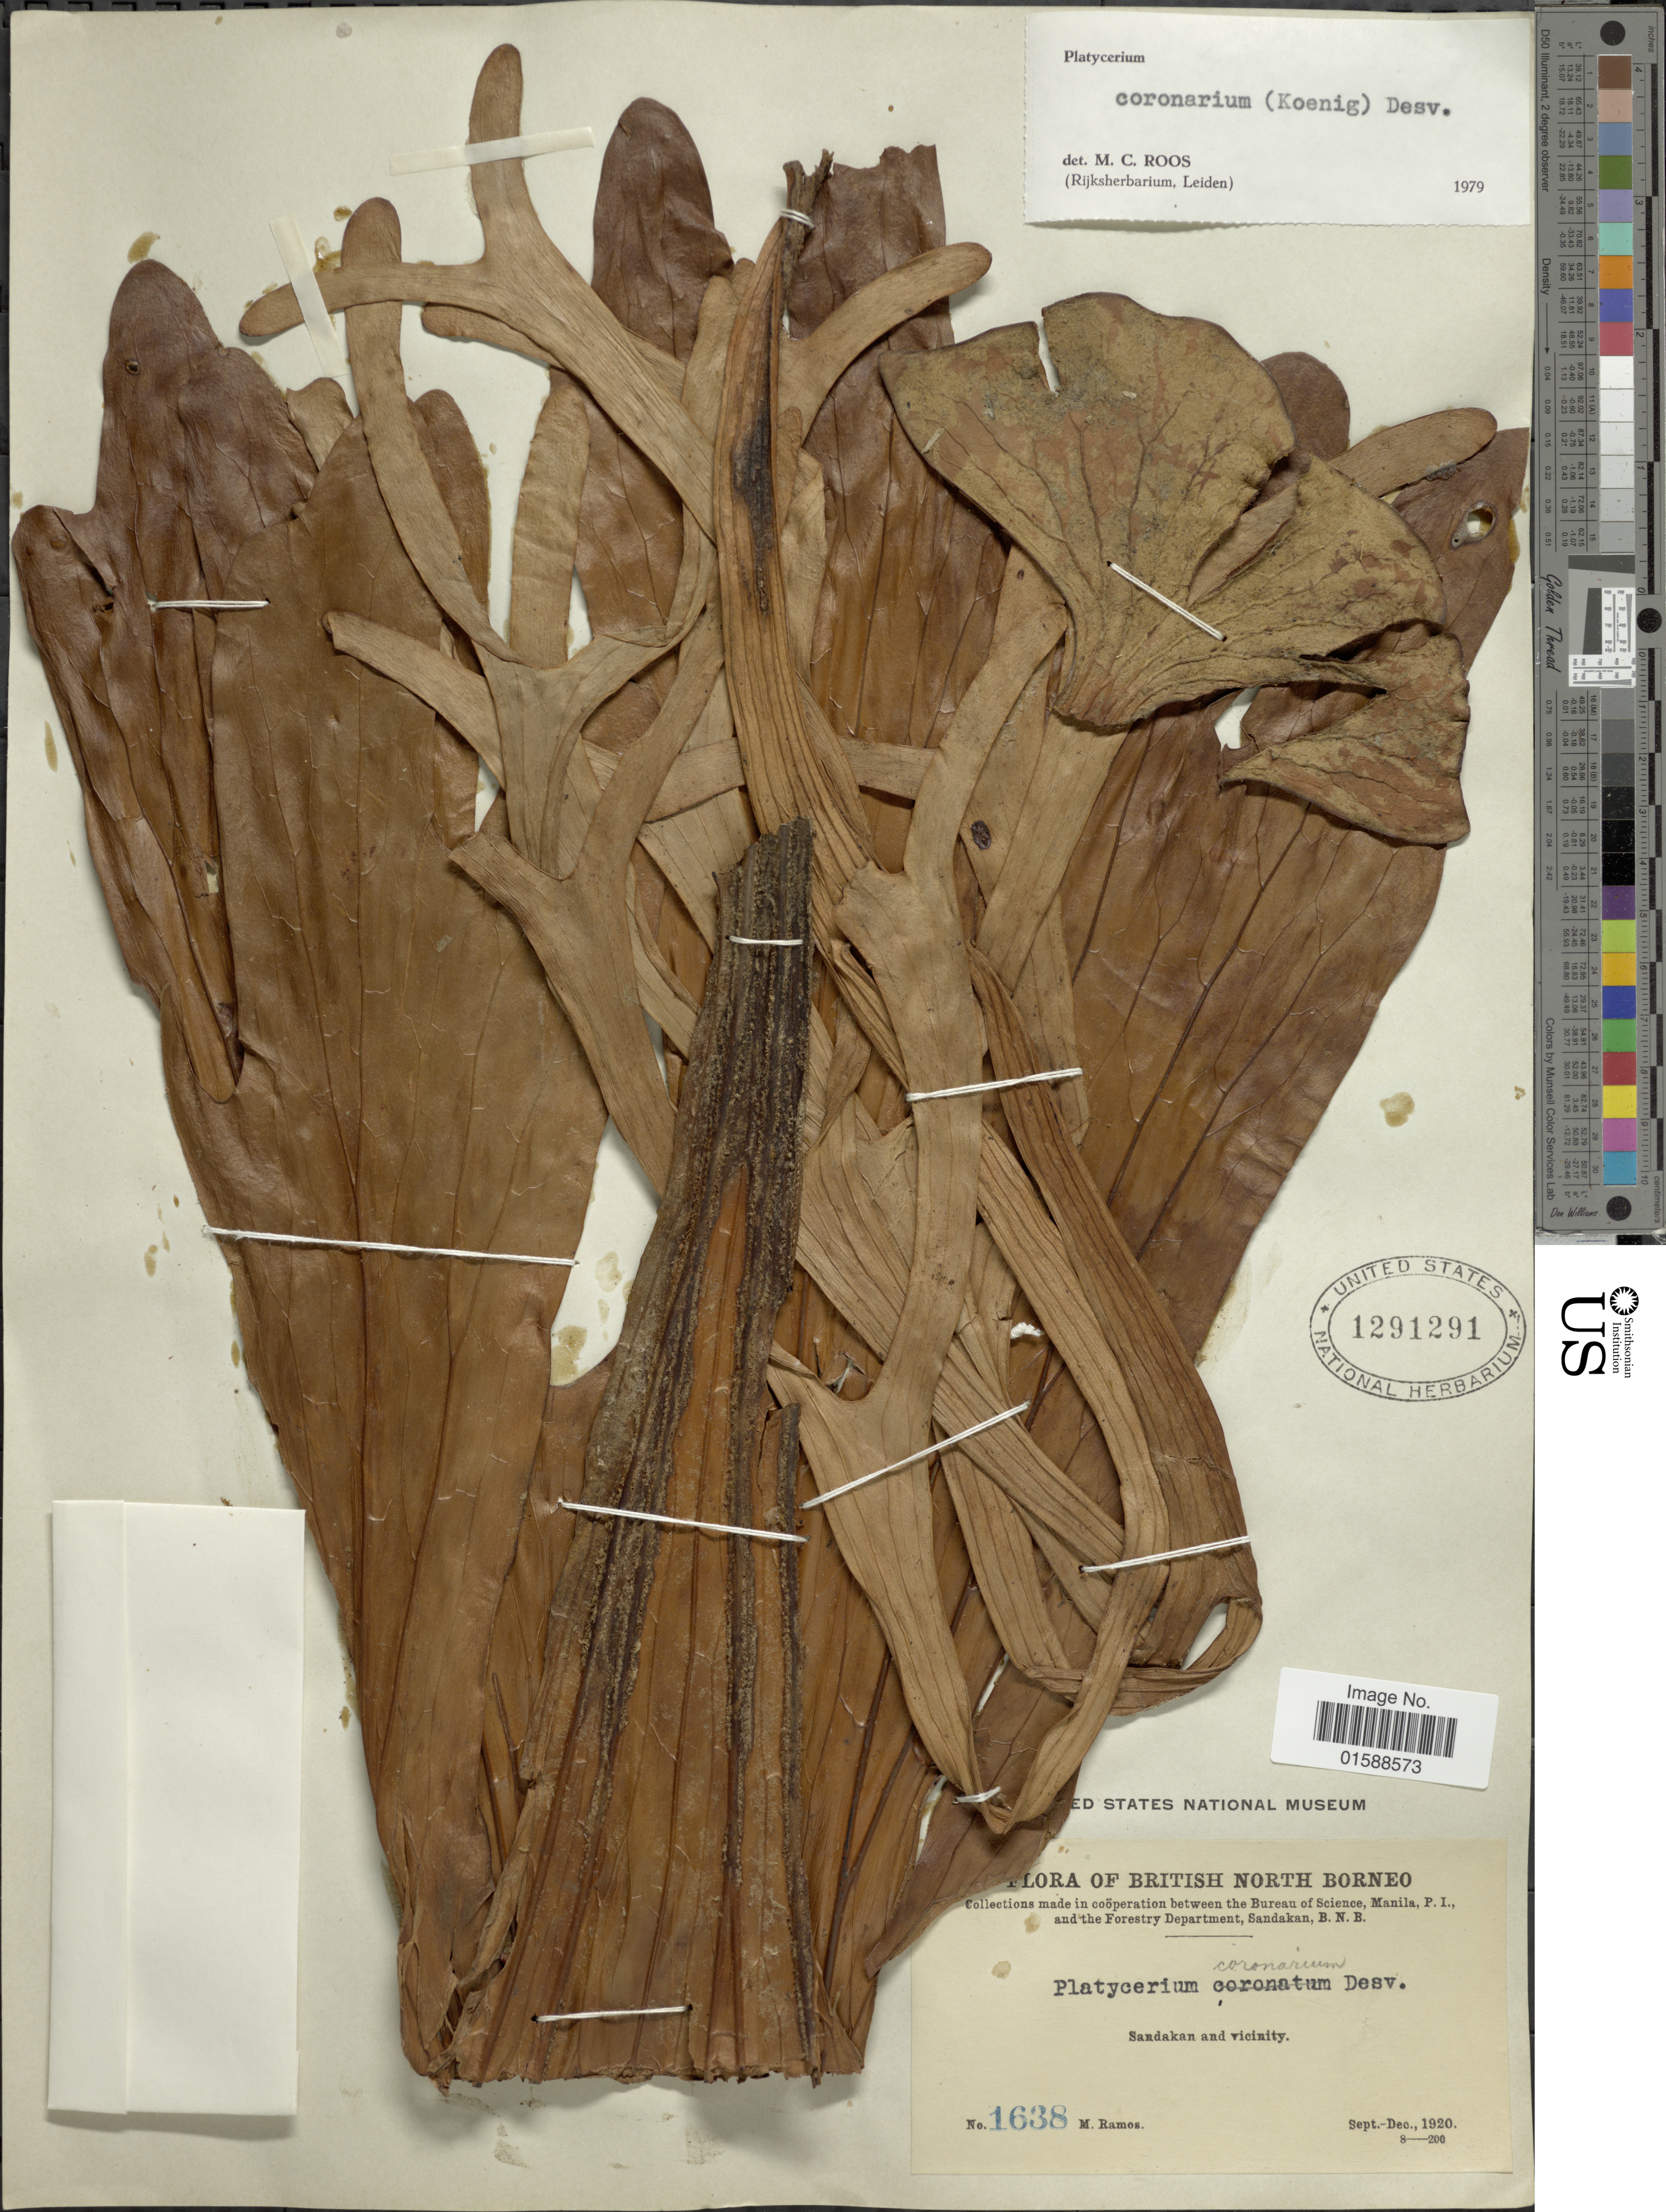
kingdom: Plantae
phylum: Tracheophyta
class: Polypodiopsida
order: Polypodiales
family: Polypodiaceae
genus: Platycerium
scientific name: Platycerium coronarium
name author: (K.D. Koenig ex O.F. Müll.) Desv.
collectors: M. Ramos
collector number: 1638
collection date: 1920-09/1920-12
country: Malaysia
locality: British North Borneo. Sandakan and vicinity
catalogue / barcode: US 1291291